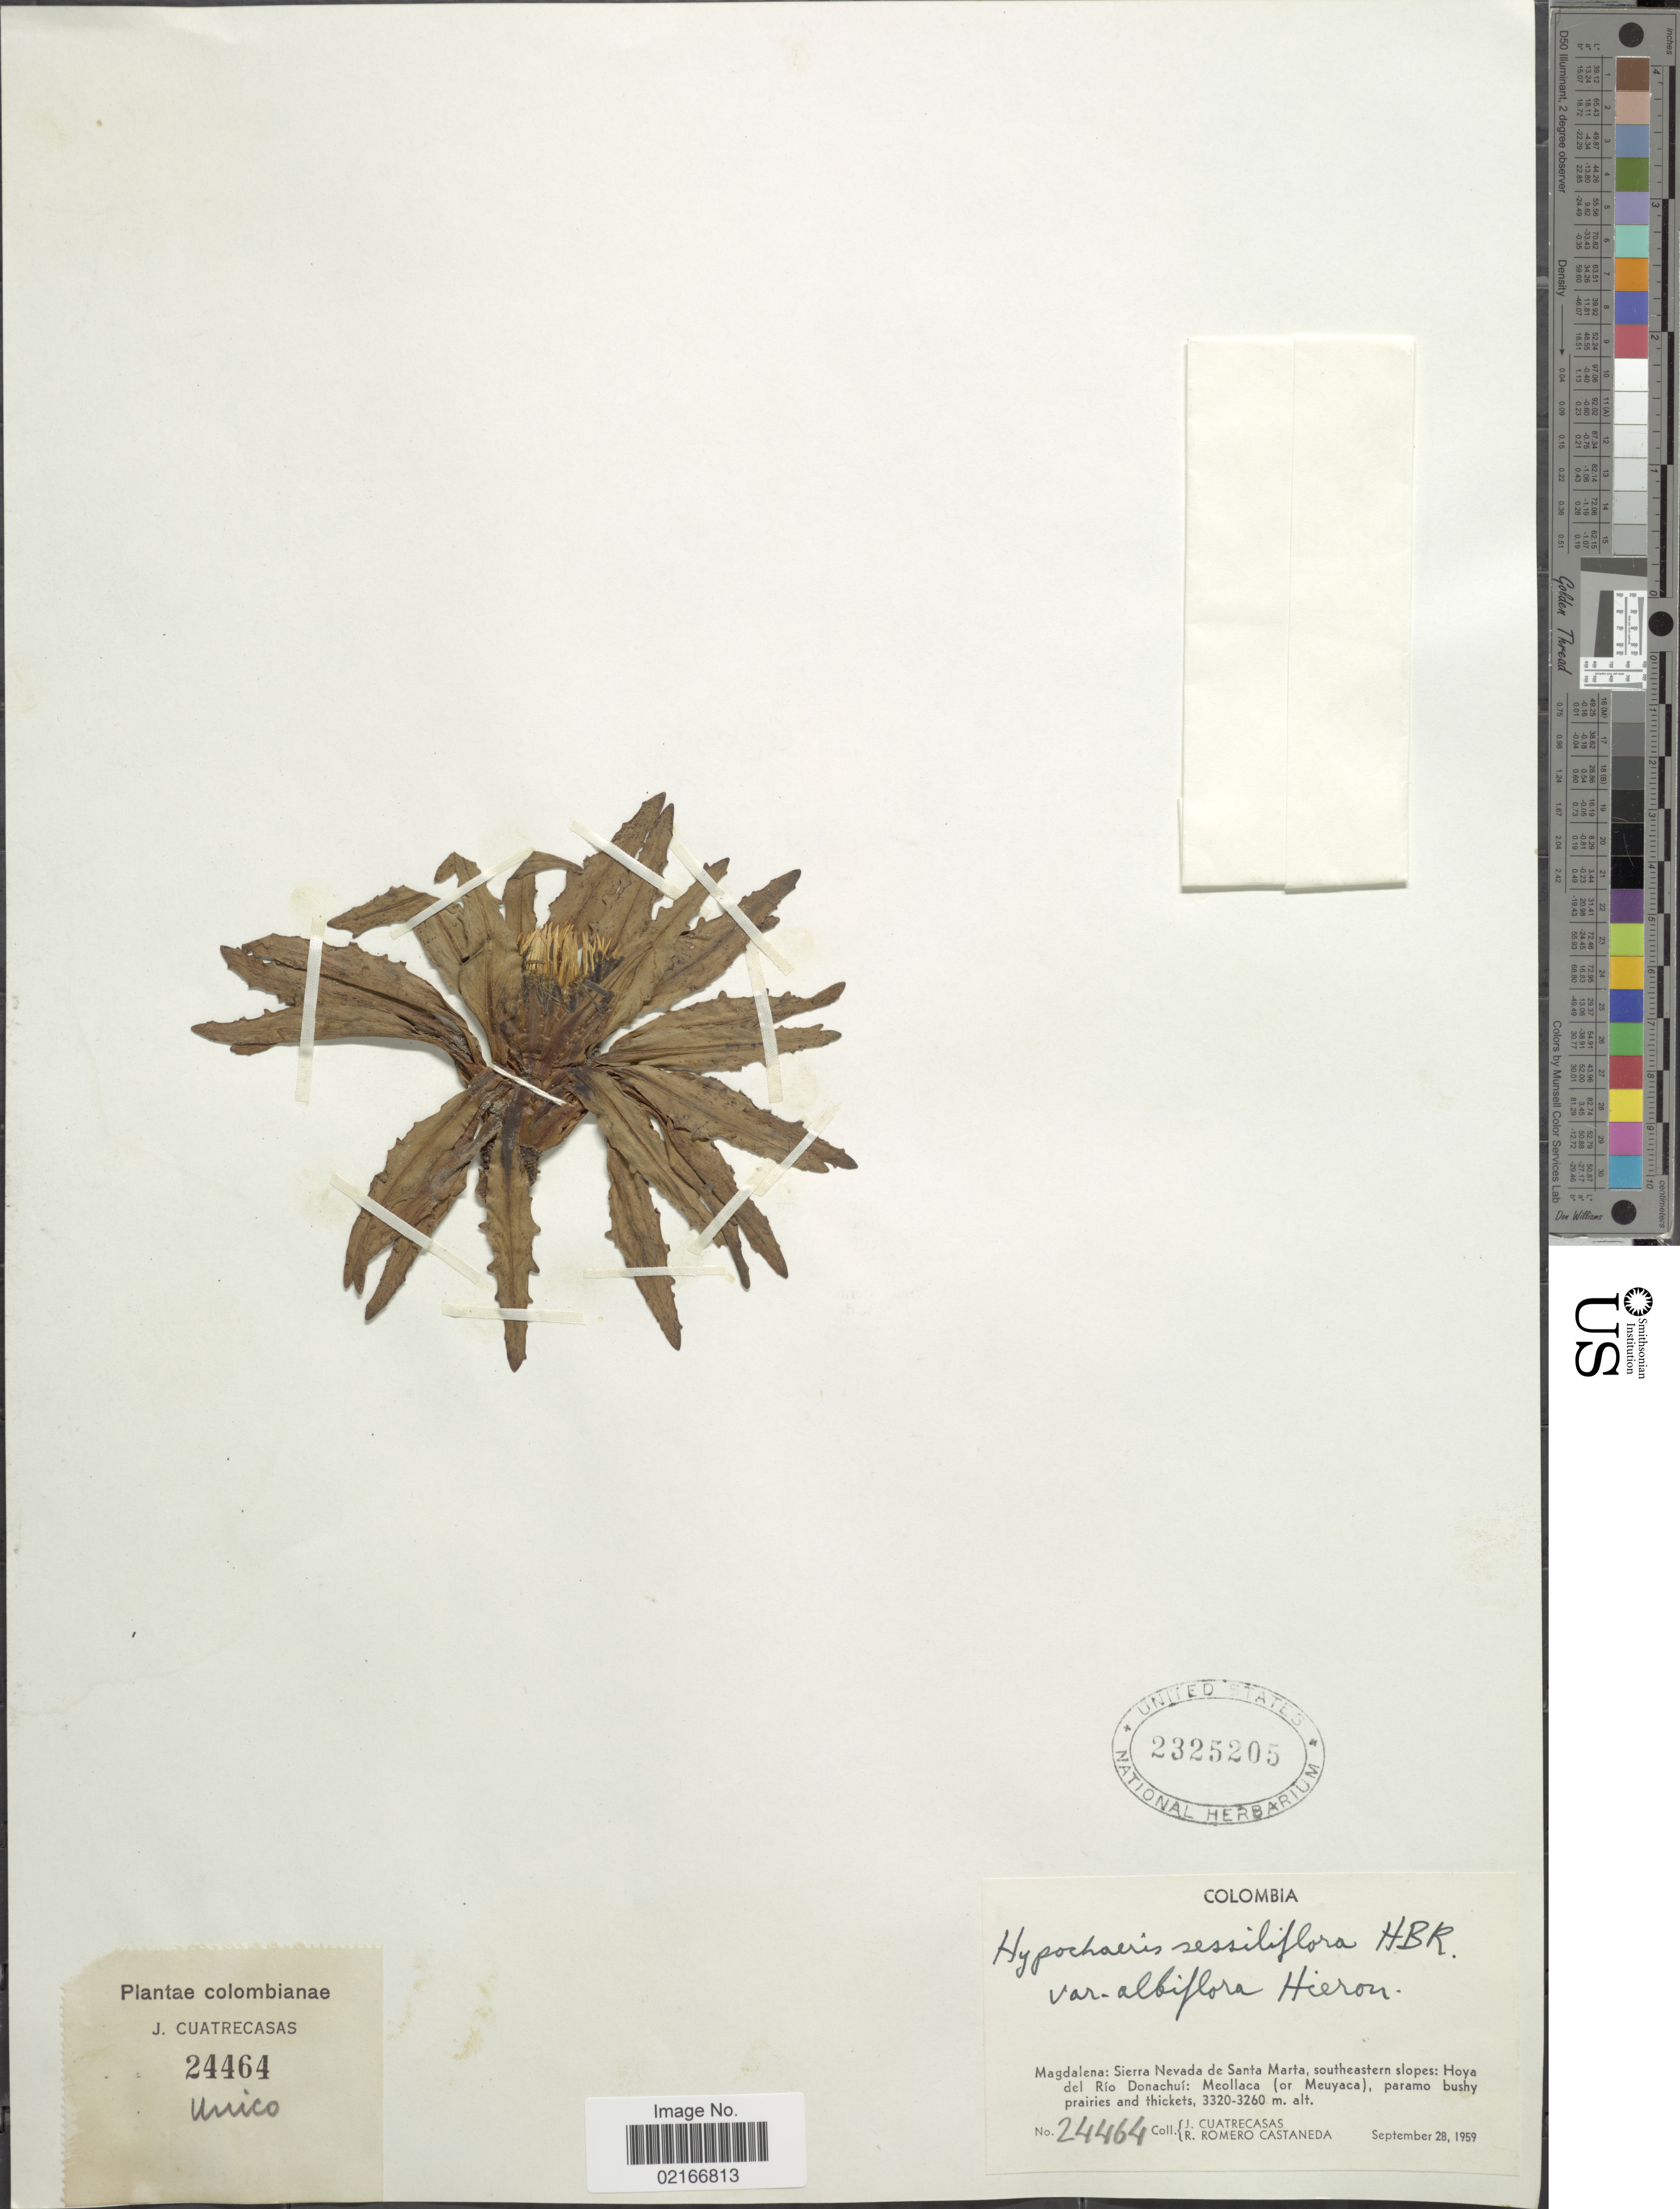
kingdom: Plantae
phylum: Tracheophyta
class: Magnoliopsida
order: Asterales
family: Asteraceae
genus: Hypochaeris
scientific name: Hypochaeris sessiliflora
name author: Kunth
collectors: J. Cuatrecasas & R. Romero Castañeda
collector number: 24464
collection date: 1959-09-28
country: Colombia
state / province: Magdalena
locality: Sierra Nevada de Santa Marta, southeastern slopes: Hoya del Río Donachuí: Meollaca (or Meuyaca)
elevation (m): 3260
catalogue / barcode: US 2325205